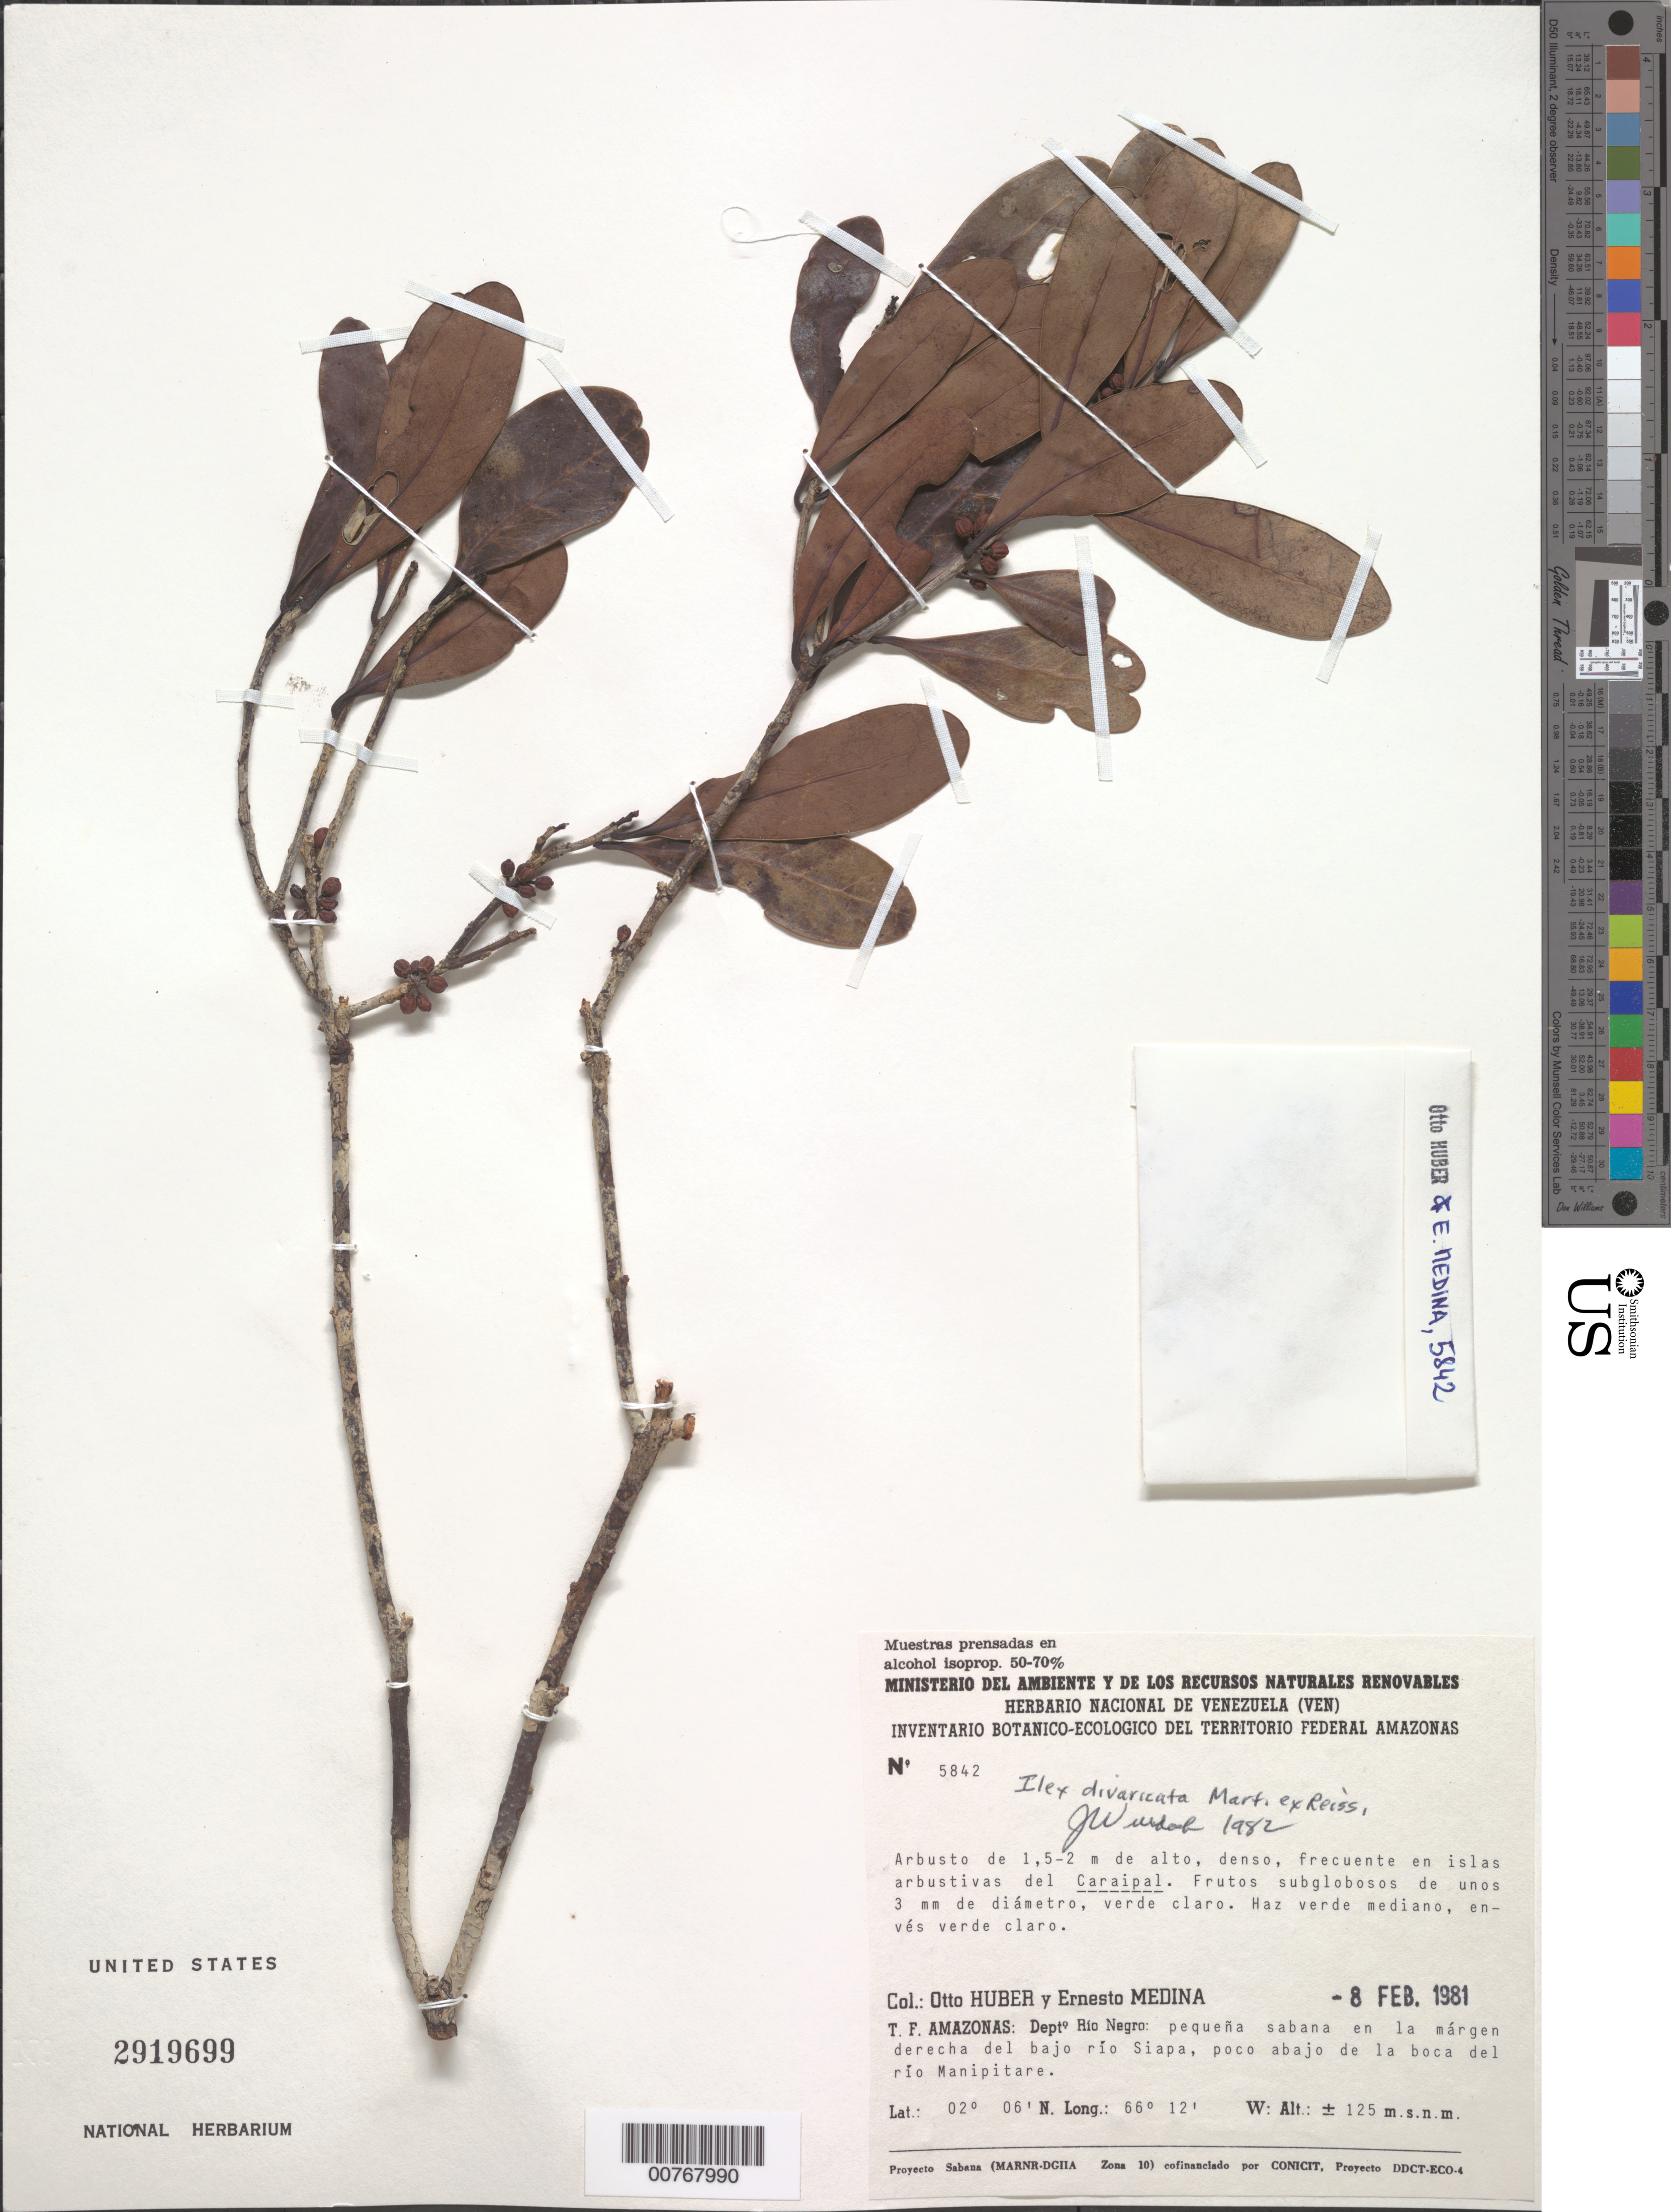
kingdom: Plantae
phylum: Tracheophyta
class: Magnoliopsida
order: Aquifoliales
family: Aquifoliaceae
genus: Ilex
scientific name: Ilex divaricata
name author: Mart. ex Reissek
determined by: Wurdack, John J., (US), US (UNITED STATES)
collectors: O. Huber & E. Medina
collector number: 5842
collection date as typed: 8-Feb-81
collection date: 1981-02-08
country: Venezuela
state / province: Amazonas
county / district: Río Negro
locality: Bajo Río Siapa, poco abajo de la boca del Río Manipitare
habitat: Islands of Caraipa shrubs on the margin of a small savanna along the río Siapa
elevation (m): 125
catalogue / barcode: US 2919699